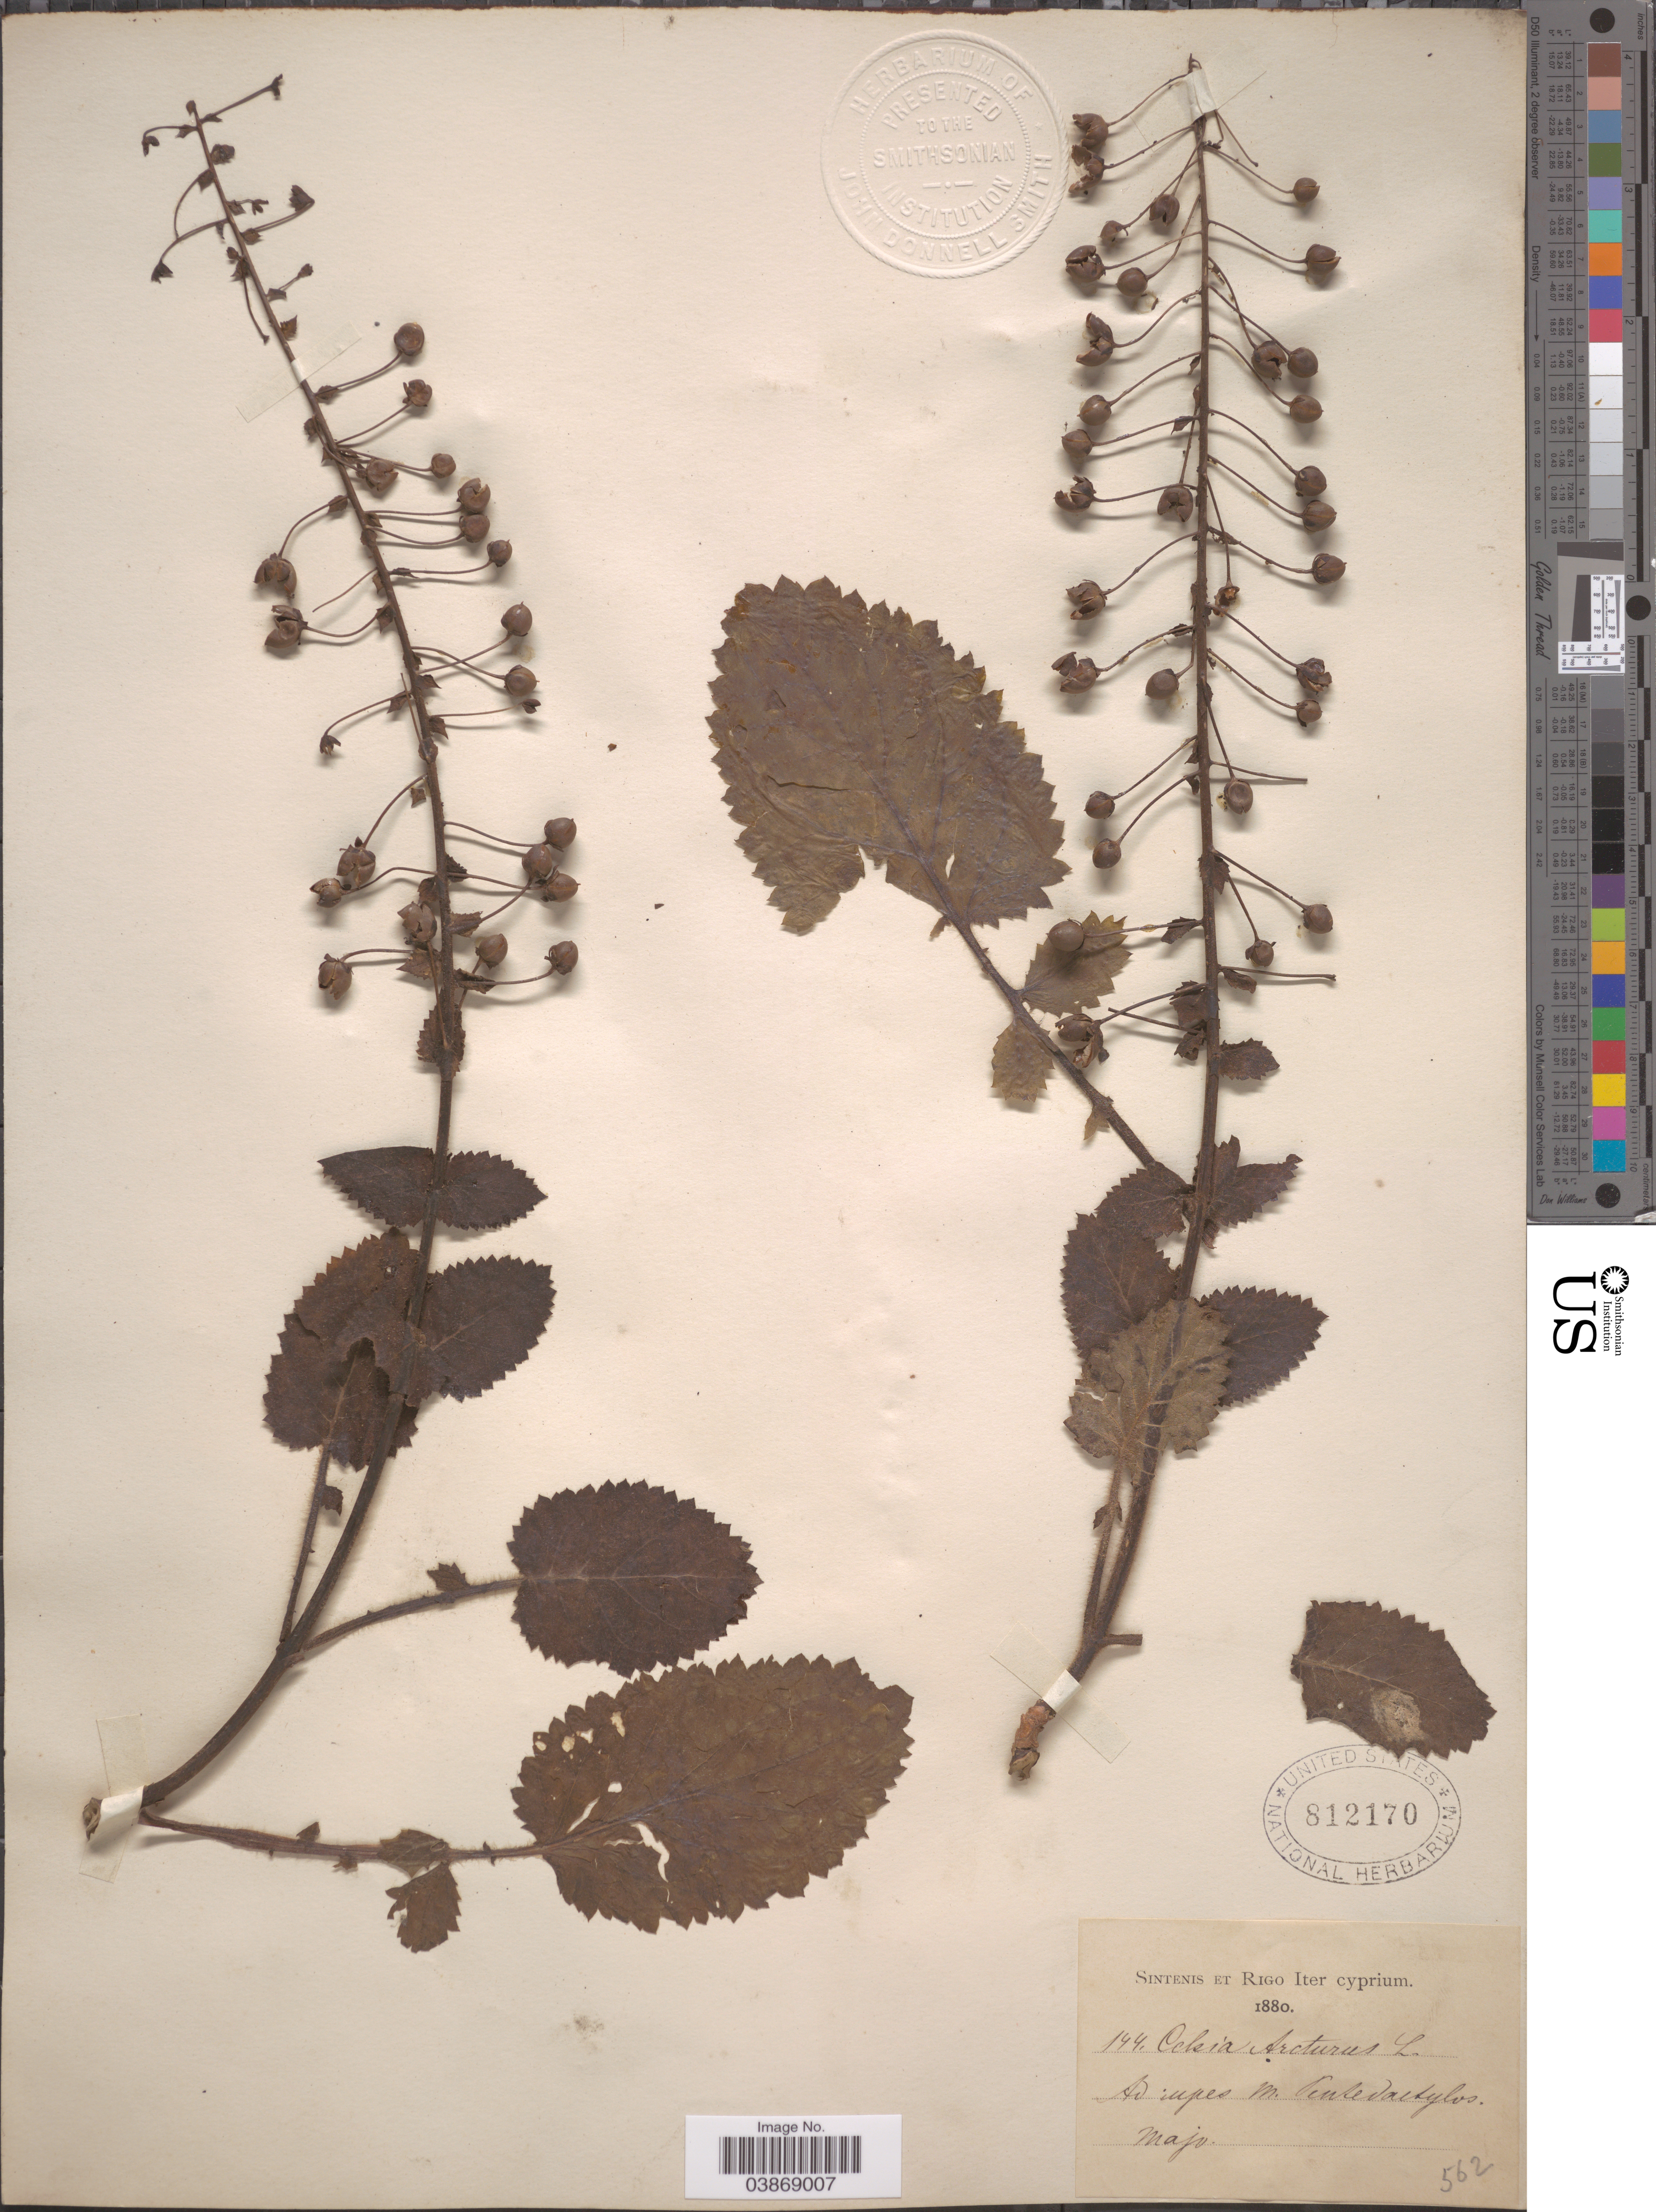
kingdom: Plantae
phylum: Tracheophyta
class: Magnoliopsida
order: Lamiales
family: Scrophulariaceae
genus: Celsia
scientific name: Celsia arcturus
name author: (L.) Jacq.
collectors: -. Sintenis & -- Rigo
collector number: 144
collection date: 1880-05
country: Cyprus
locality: Ad rupes m. Pentedactylos.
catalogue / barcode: US 812170